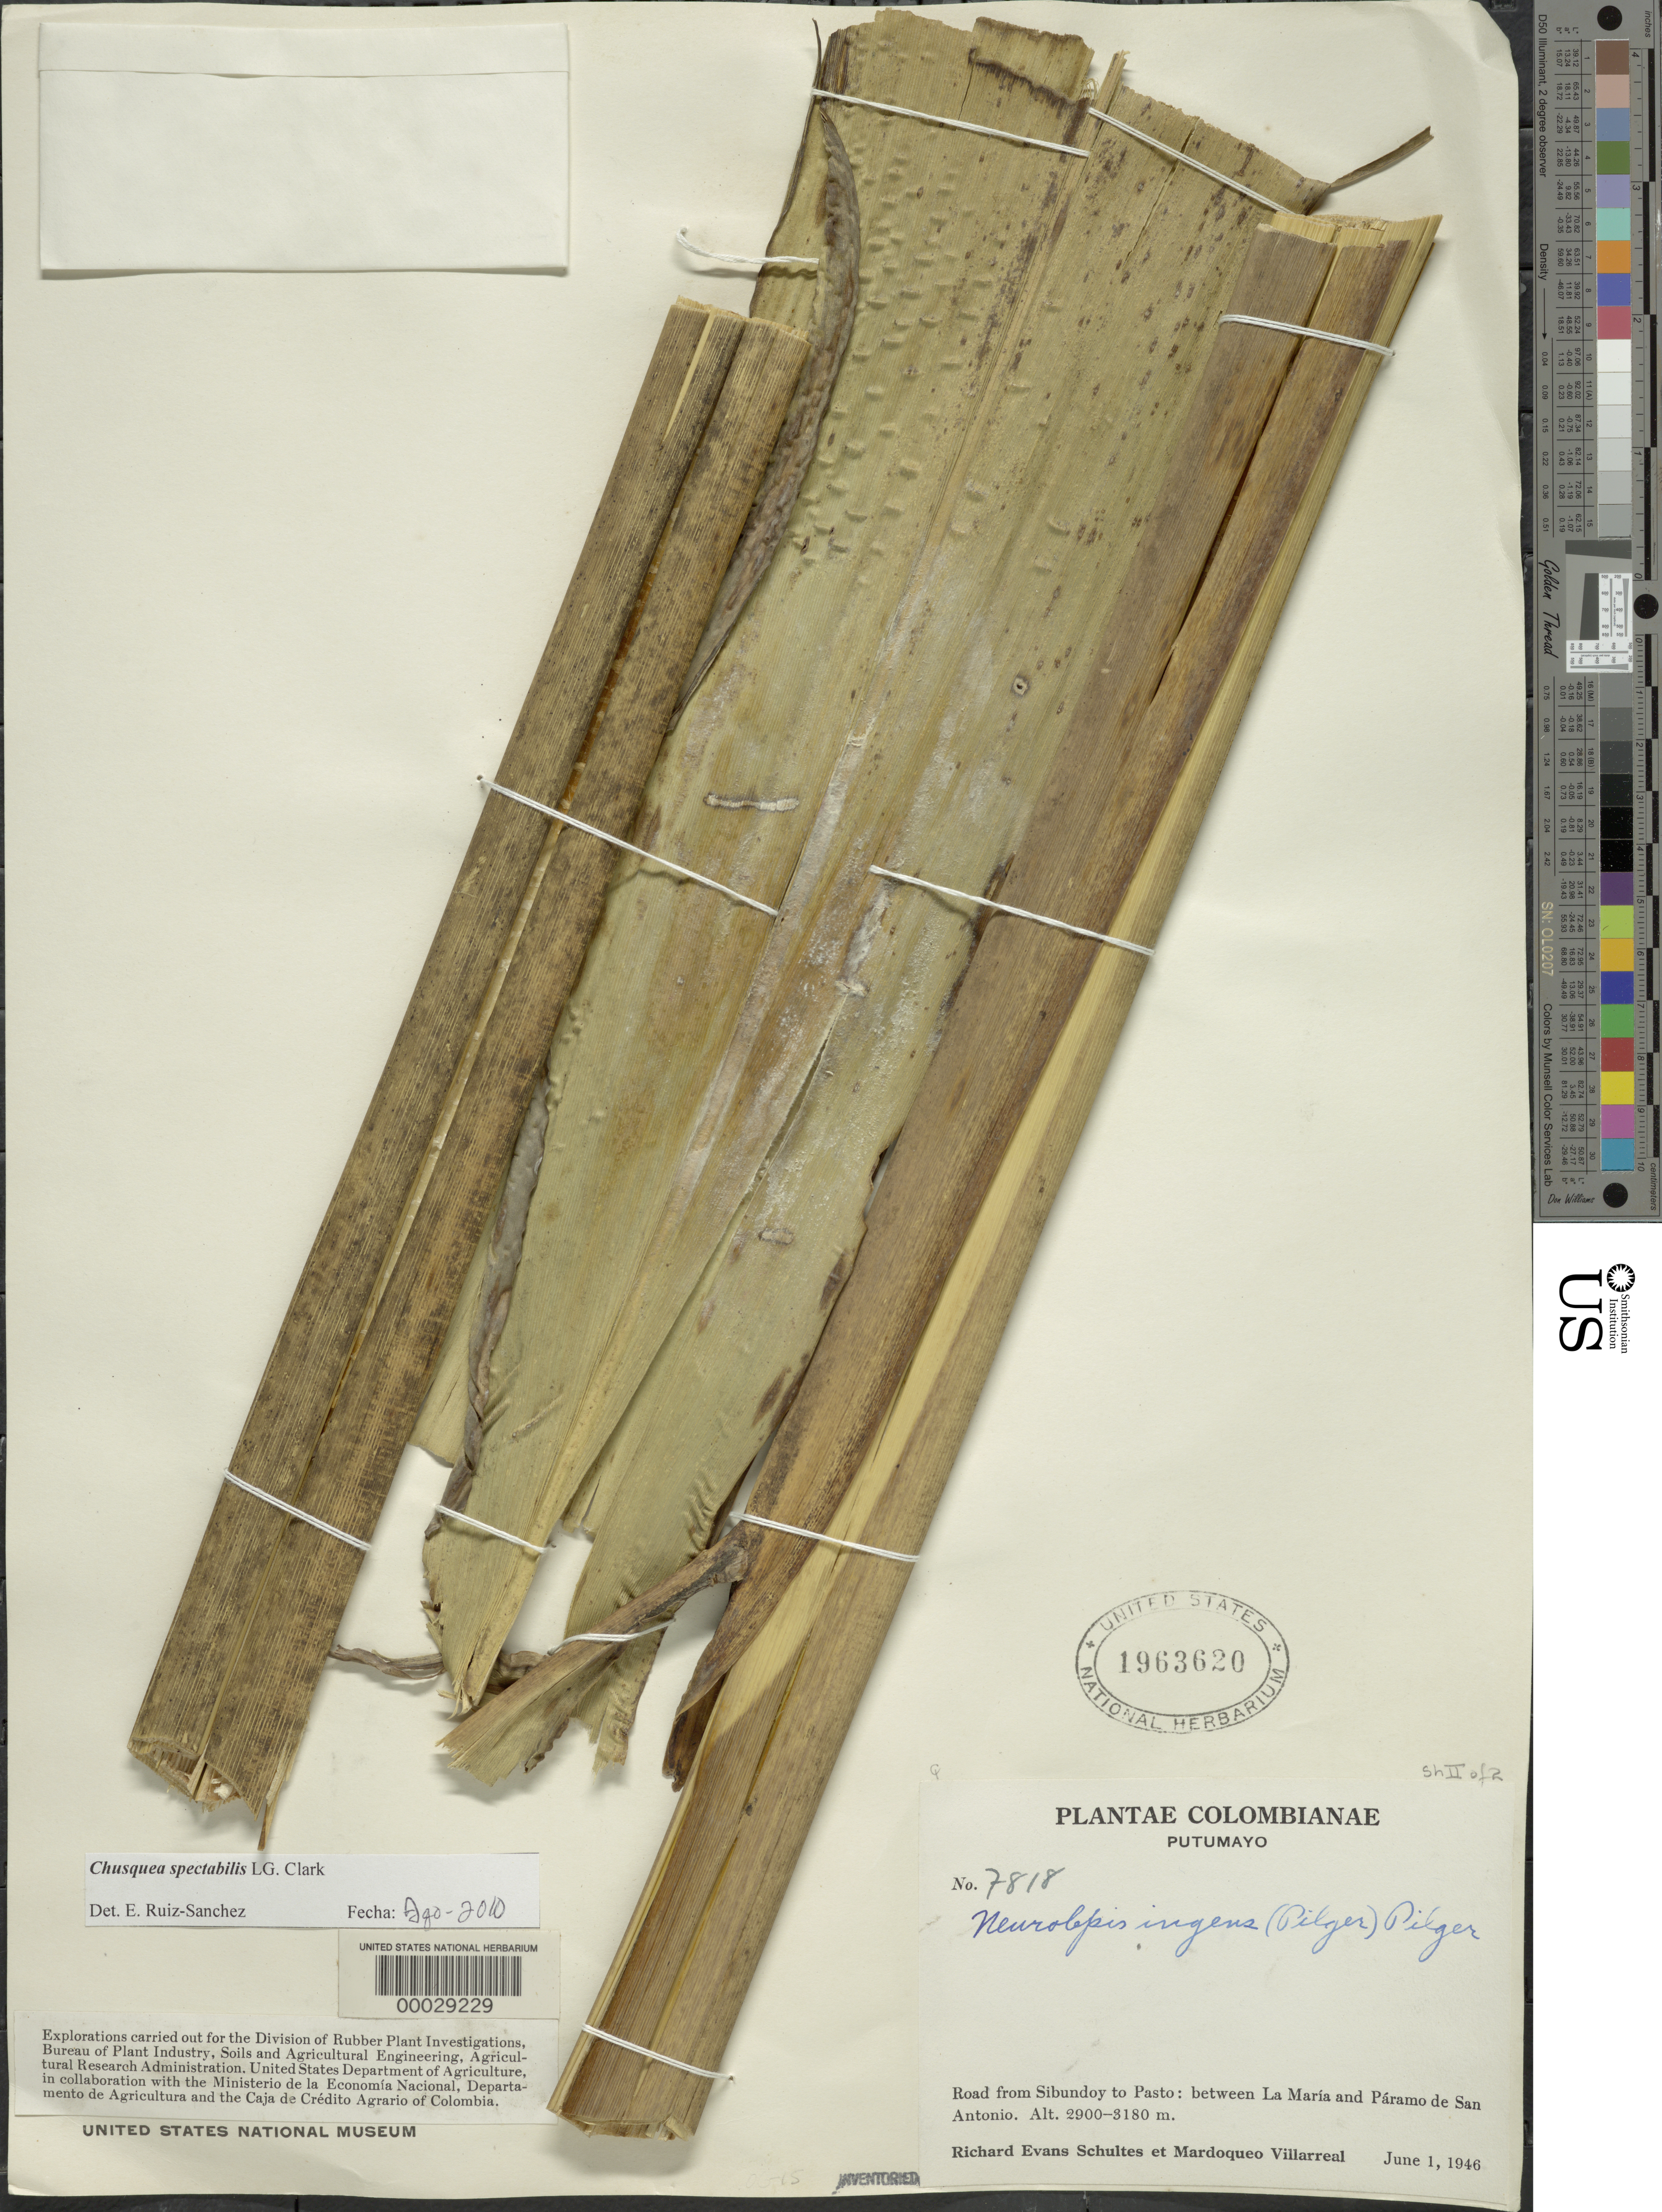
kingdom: Plantae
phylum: Tracheophyta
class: Liliopsida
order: Poales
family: Poaceae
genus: Chusquea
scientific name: Chusquea spectabilis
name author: L.G. Clark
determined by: Ruíz-Sanchez, E.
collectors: R. E. Schultes & M. Villarreal V.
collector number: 7818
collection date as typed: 01 Jun 1946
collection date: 1946-06-01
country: Colombia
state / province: Putumayo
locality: La Maria, Paramo de San Antonia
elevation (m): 2900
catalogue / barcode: US 1963620